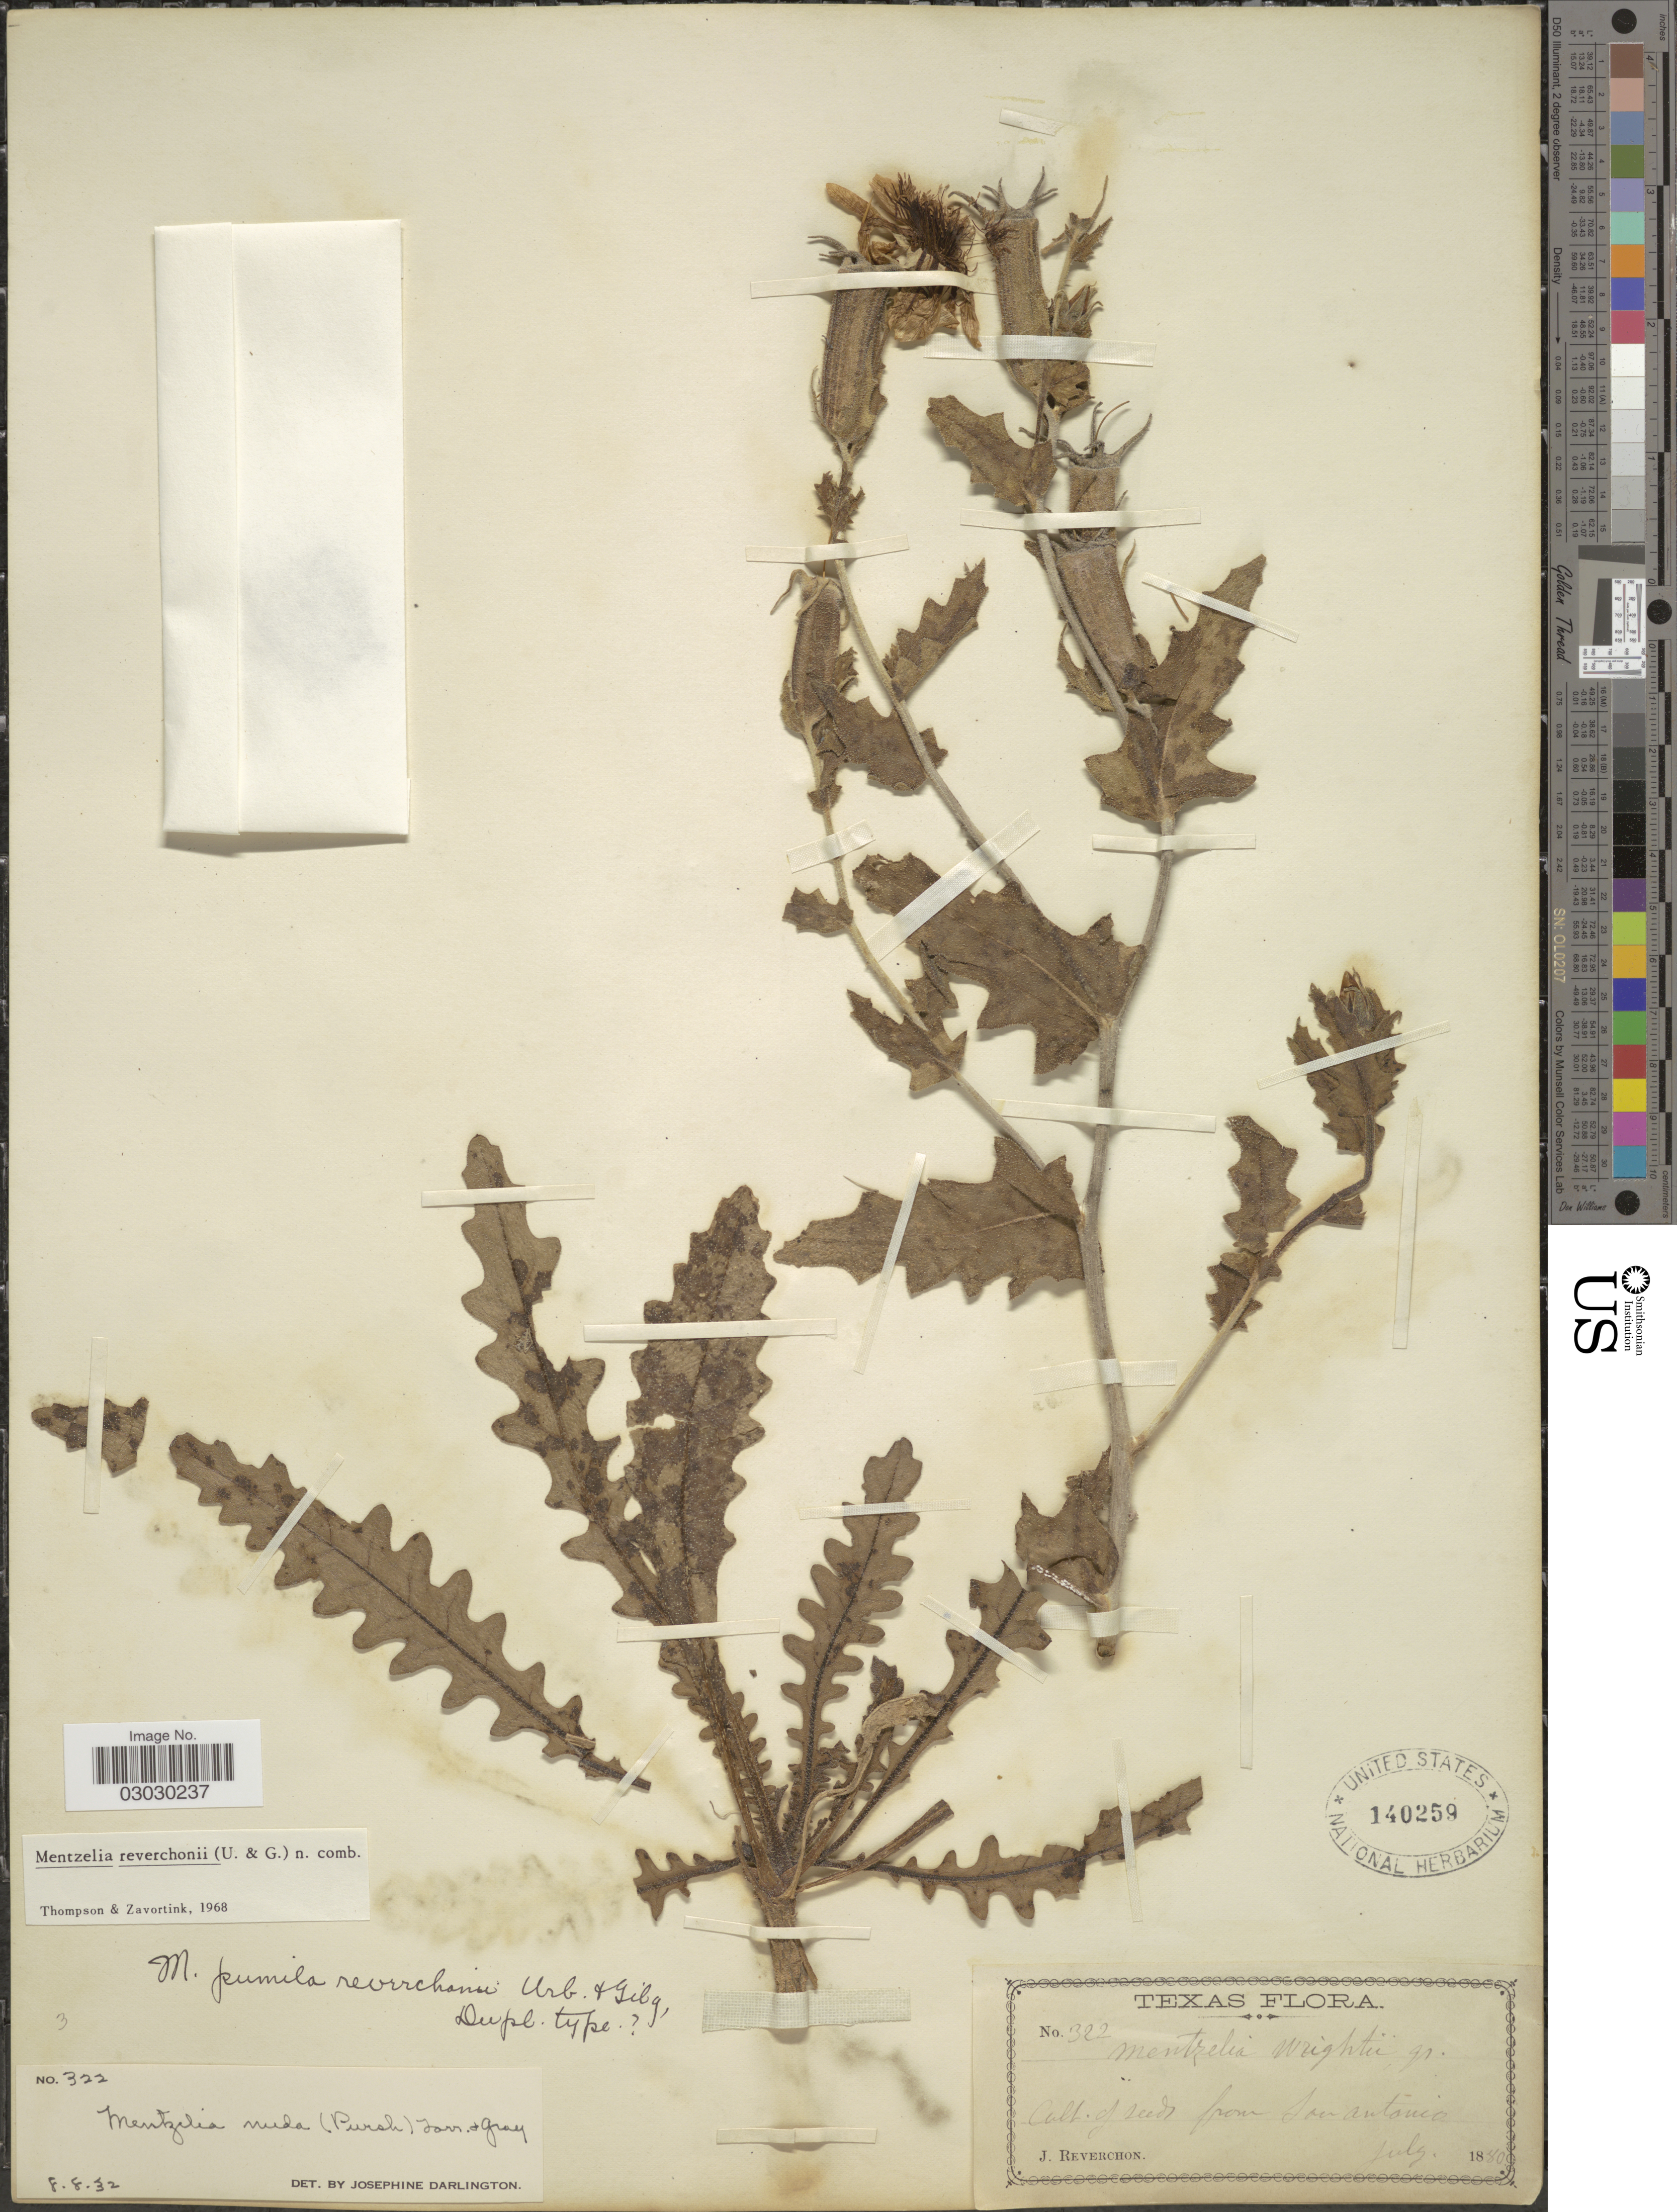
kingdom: Plantae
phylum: Tracheophyta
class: Magnoliopsida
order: Cornales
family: Loasaceae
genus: Mentzelia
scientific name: Mentzelia reverchonii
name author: (Urb.) H.J. Thomps. & Zavort.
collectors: J. Reverchon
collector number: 322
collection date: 1880-07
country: United States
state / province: Texas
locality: San Antonio.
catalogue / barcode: US 140259